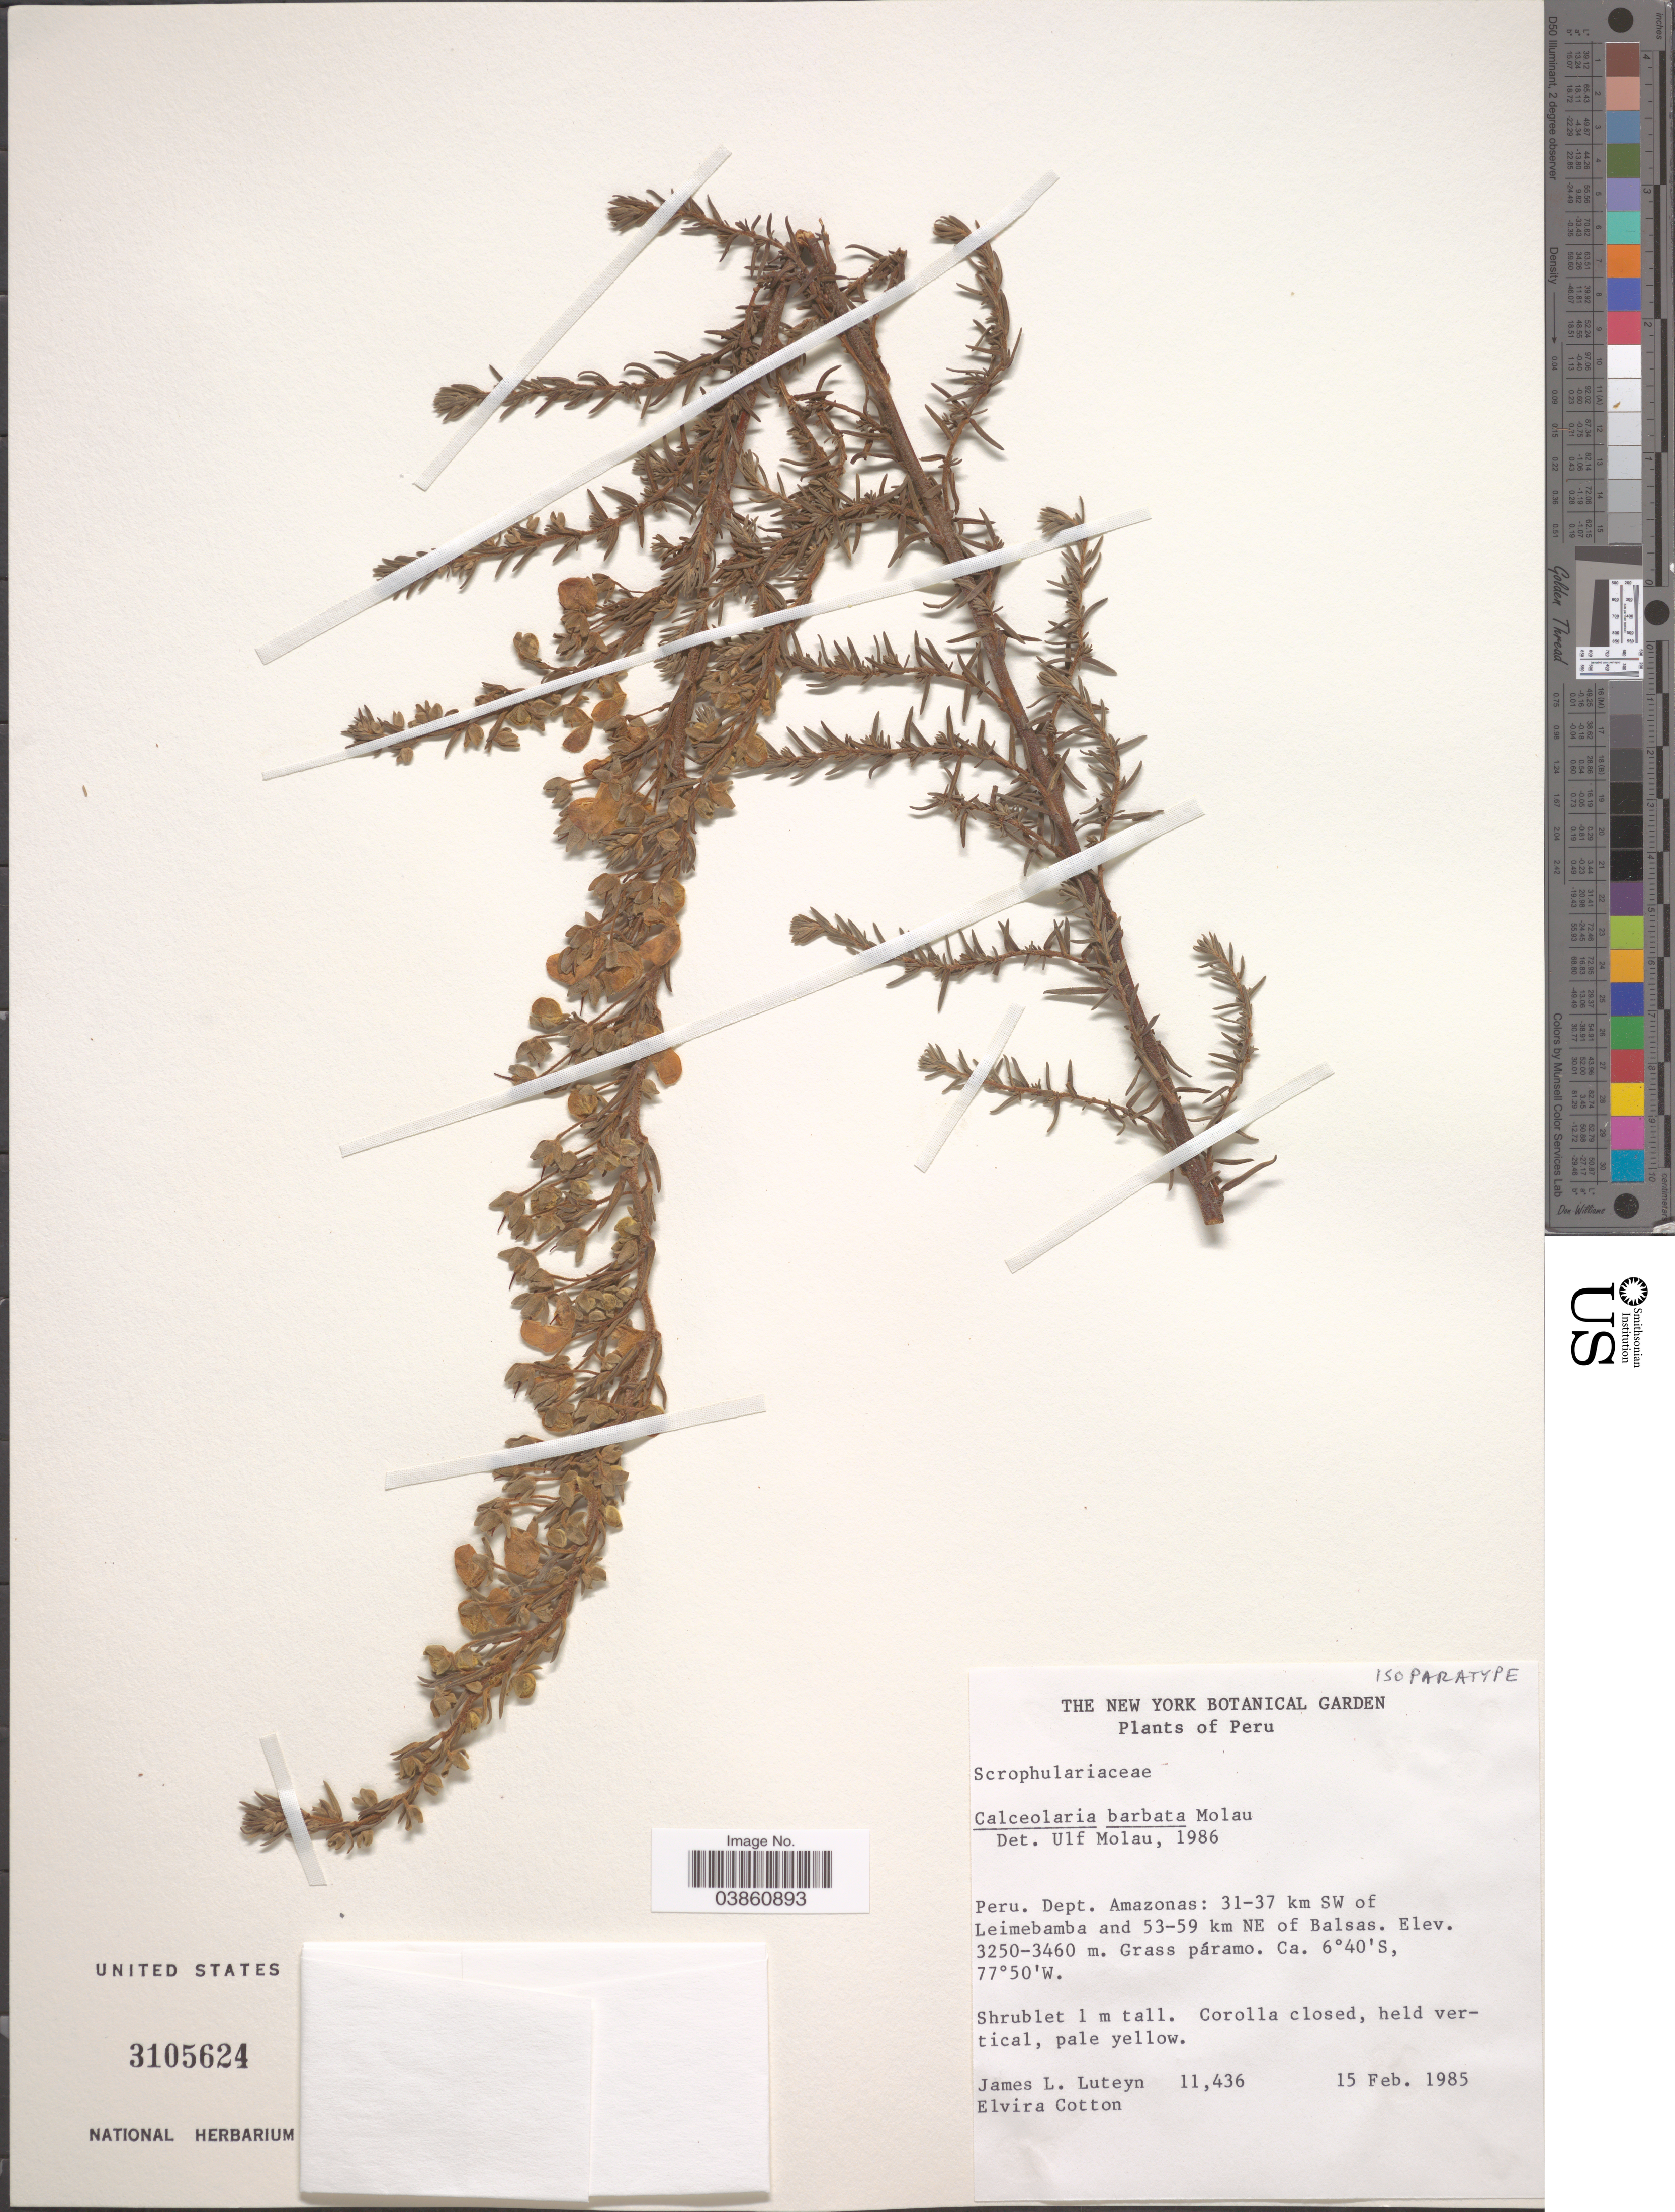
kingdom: Plantae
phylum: Tracheophyta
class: Magnoliopsida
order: Lamiales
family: Calceolariaceae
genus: Calceolaria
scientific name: Calceolaria barbata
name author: Molau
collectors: J. L. Luteyn & E. Cotton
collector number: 11436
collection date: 1985-02-15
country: Peru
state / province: Amazonas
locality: Dept. Amazonas: 31-37 km SW of Leimebamba and 53-59 km NE of Balsas.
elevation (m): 3250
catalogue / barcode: US 3105624